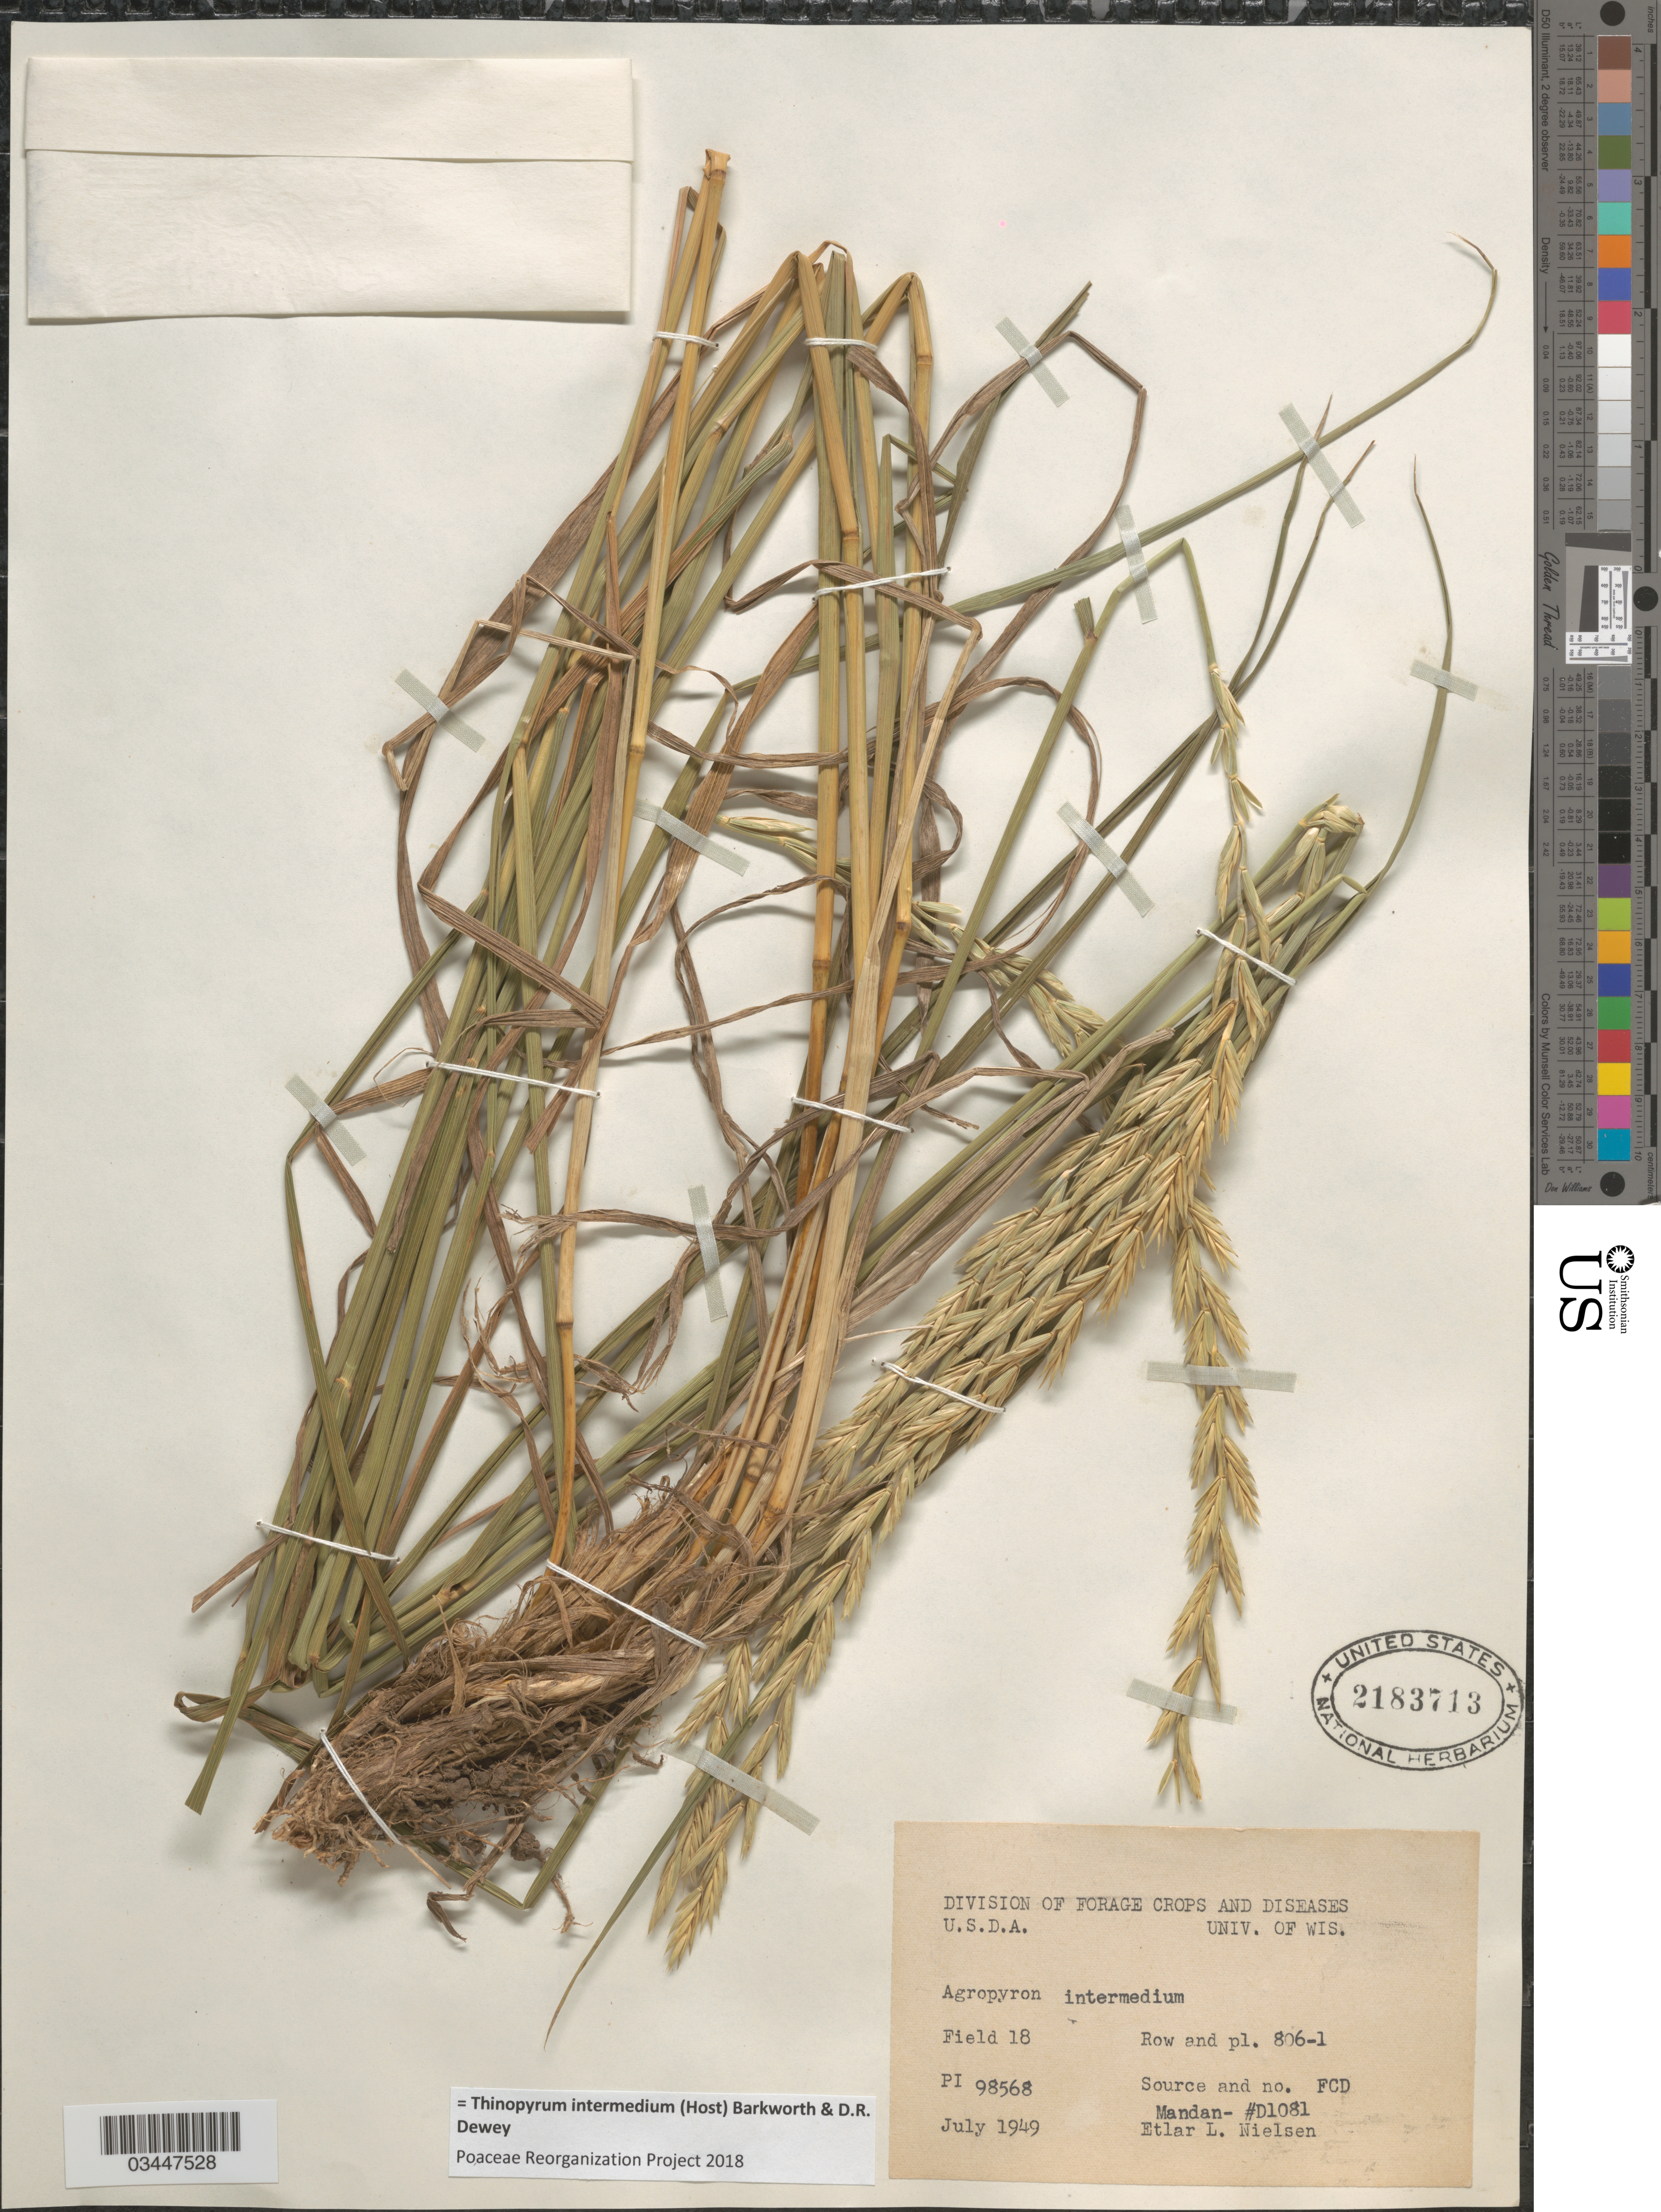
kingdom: Plantae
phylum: Tracheophyta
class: Liliopsida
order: Poales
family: Poaceae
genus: Thinopyrum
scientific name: Thinopyrum intermedium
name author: (Host) Barkworth & Dewey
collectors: E. L. Nielsen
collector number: PI98568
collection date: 1949-07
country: United States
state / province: Washington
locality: Field 18. Row and pl. 806-1.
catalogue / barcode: US 2183713